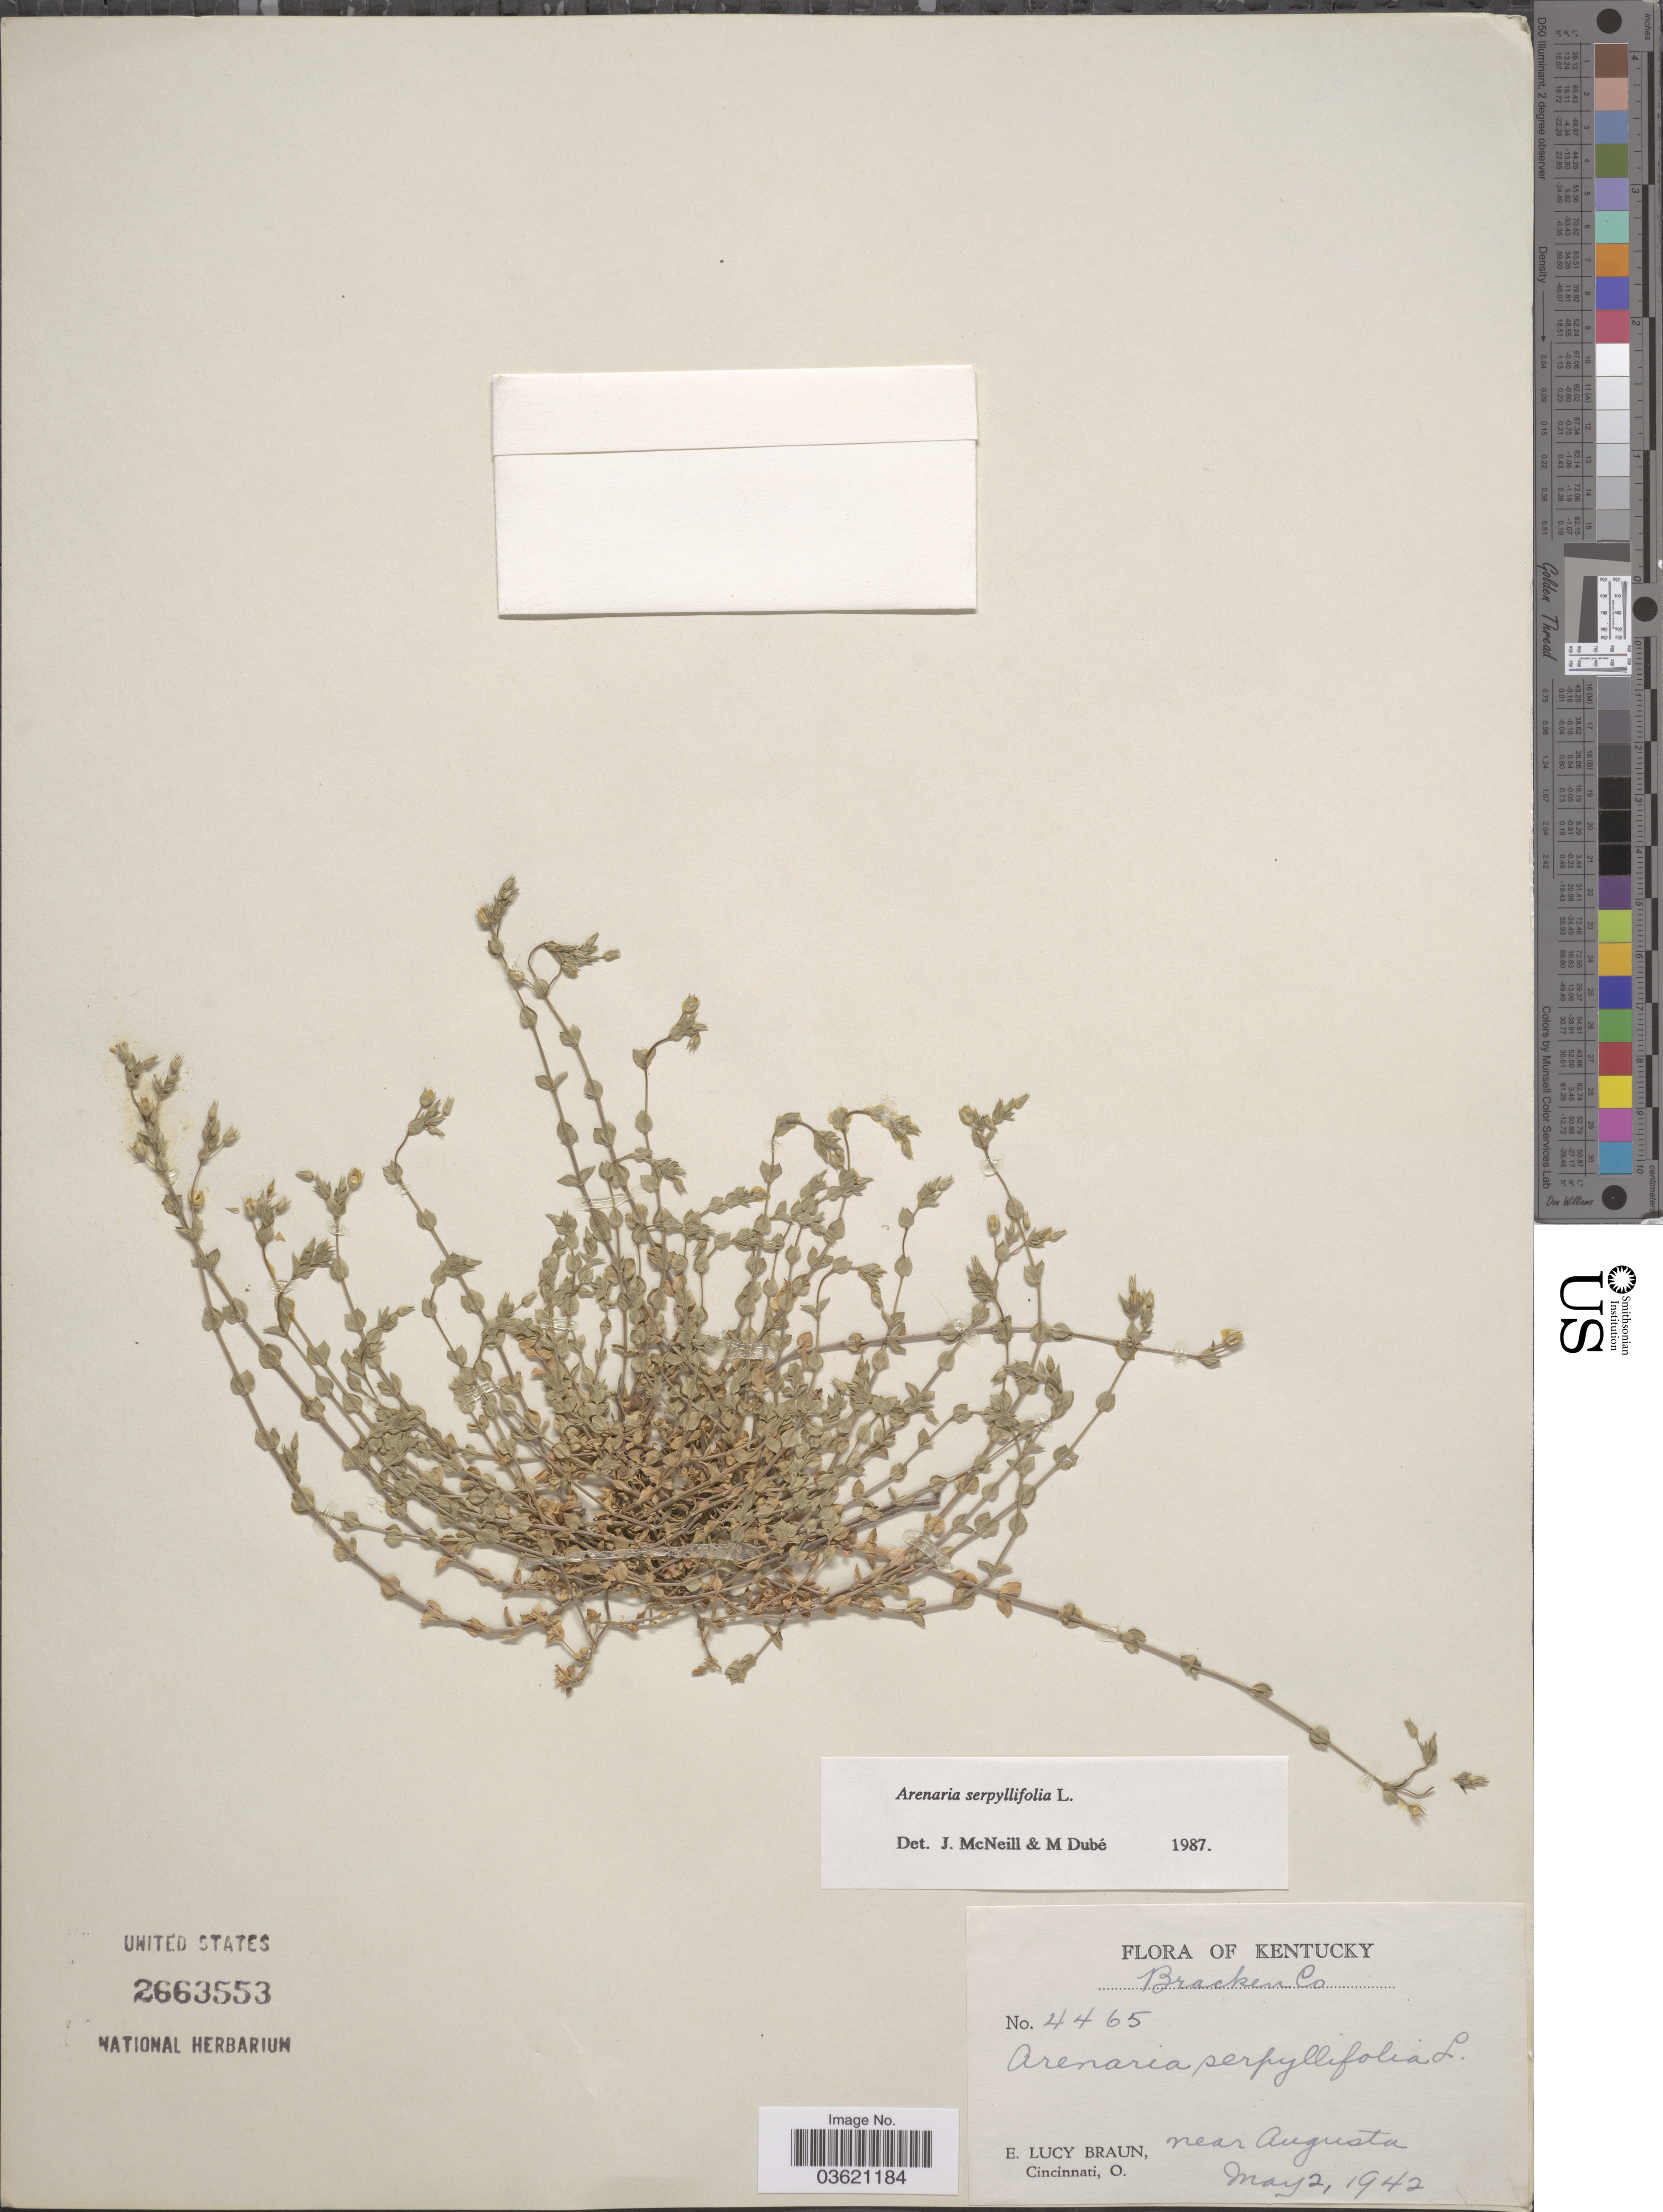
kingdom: Plantae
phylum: Tracheophyta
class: Magnoliopsida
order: Caryophyllales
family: Caryophyllaceae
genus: Arenaria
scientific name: Arenaria serpyllifolia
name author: L.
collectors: E. L. Braun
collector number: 4465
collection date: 1942-05-02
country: United States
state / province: Kentucky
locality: Bracken Co, near Augusta.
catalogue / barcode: US 2663553